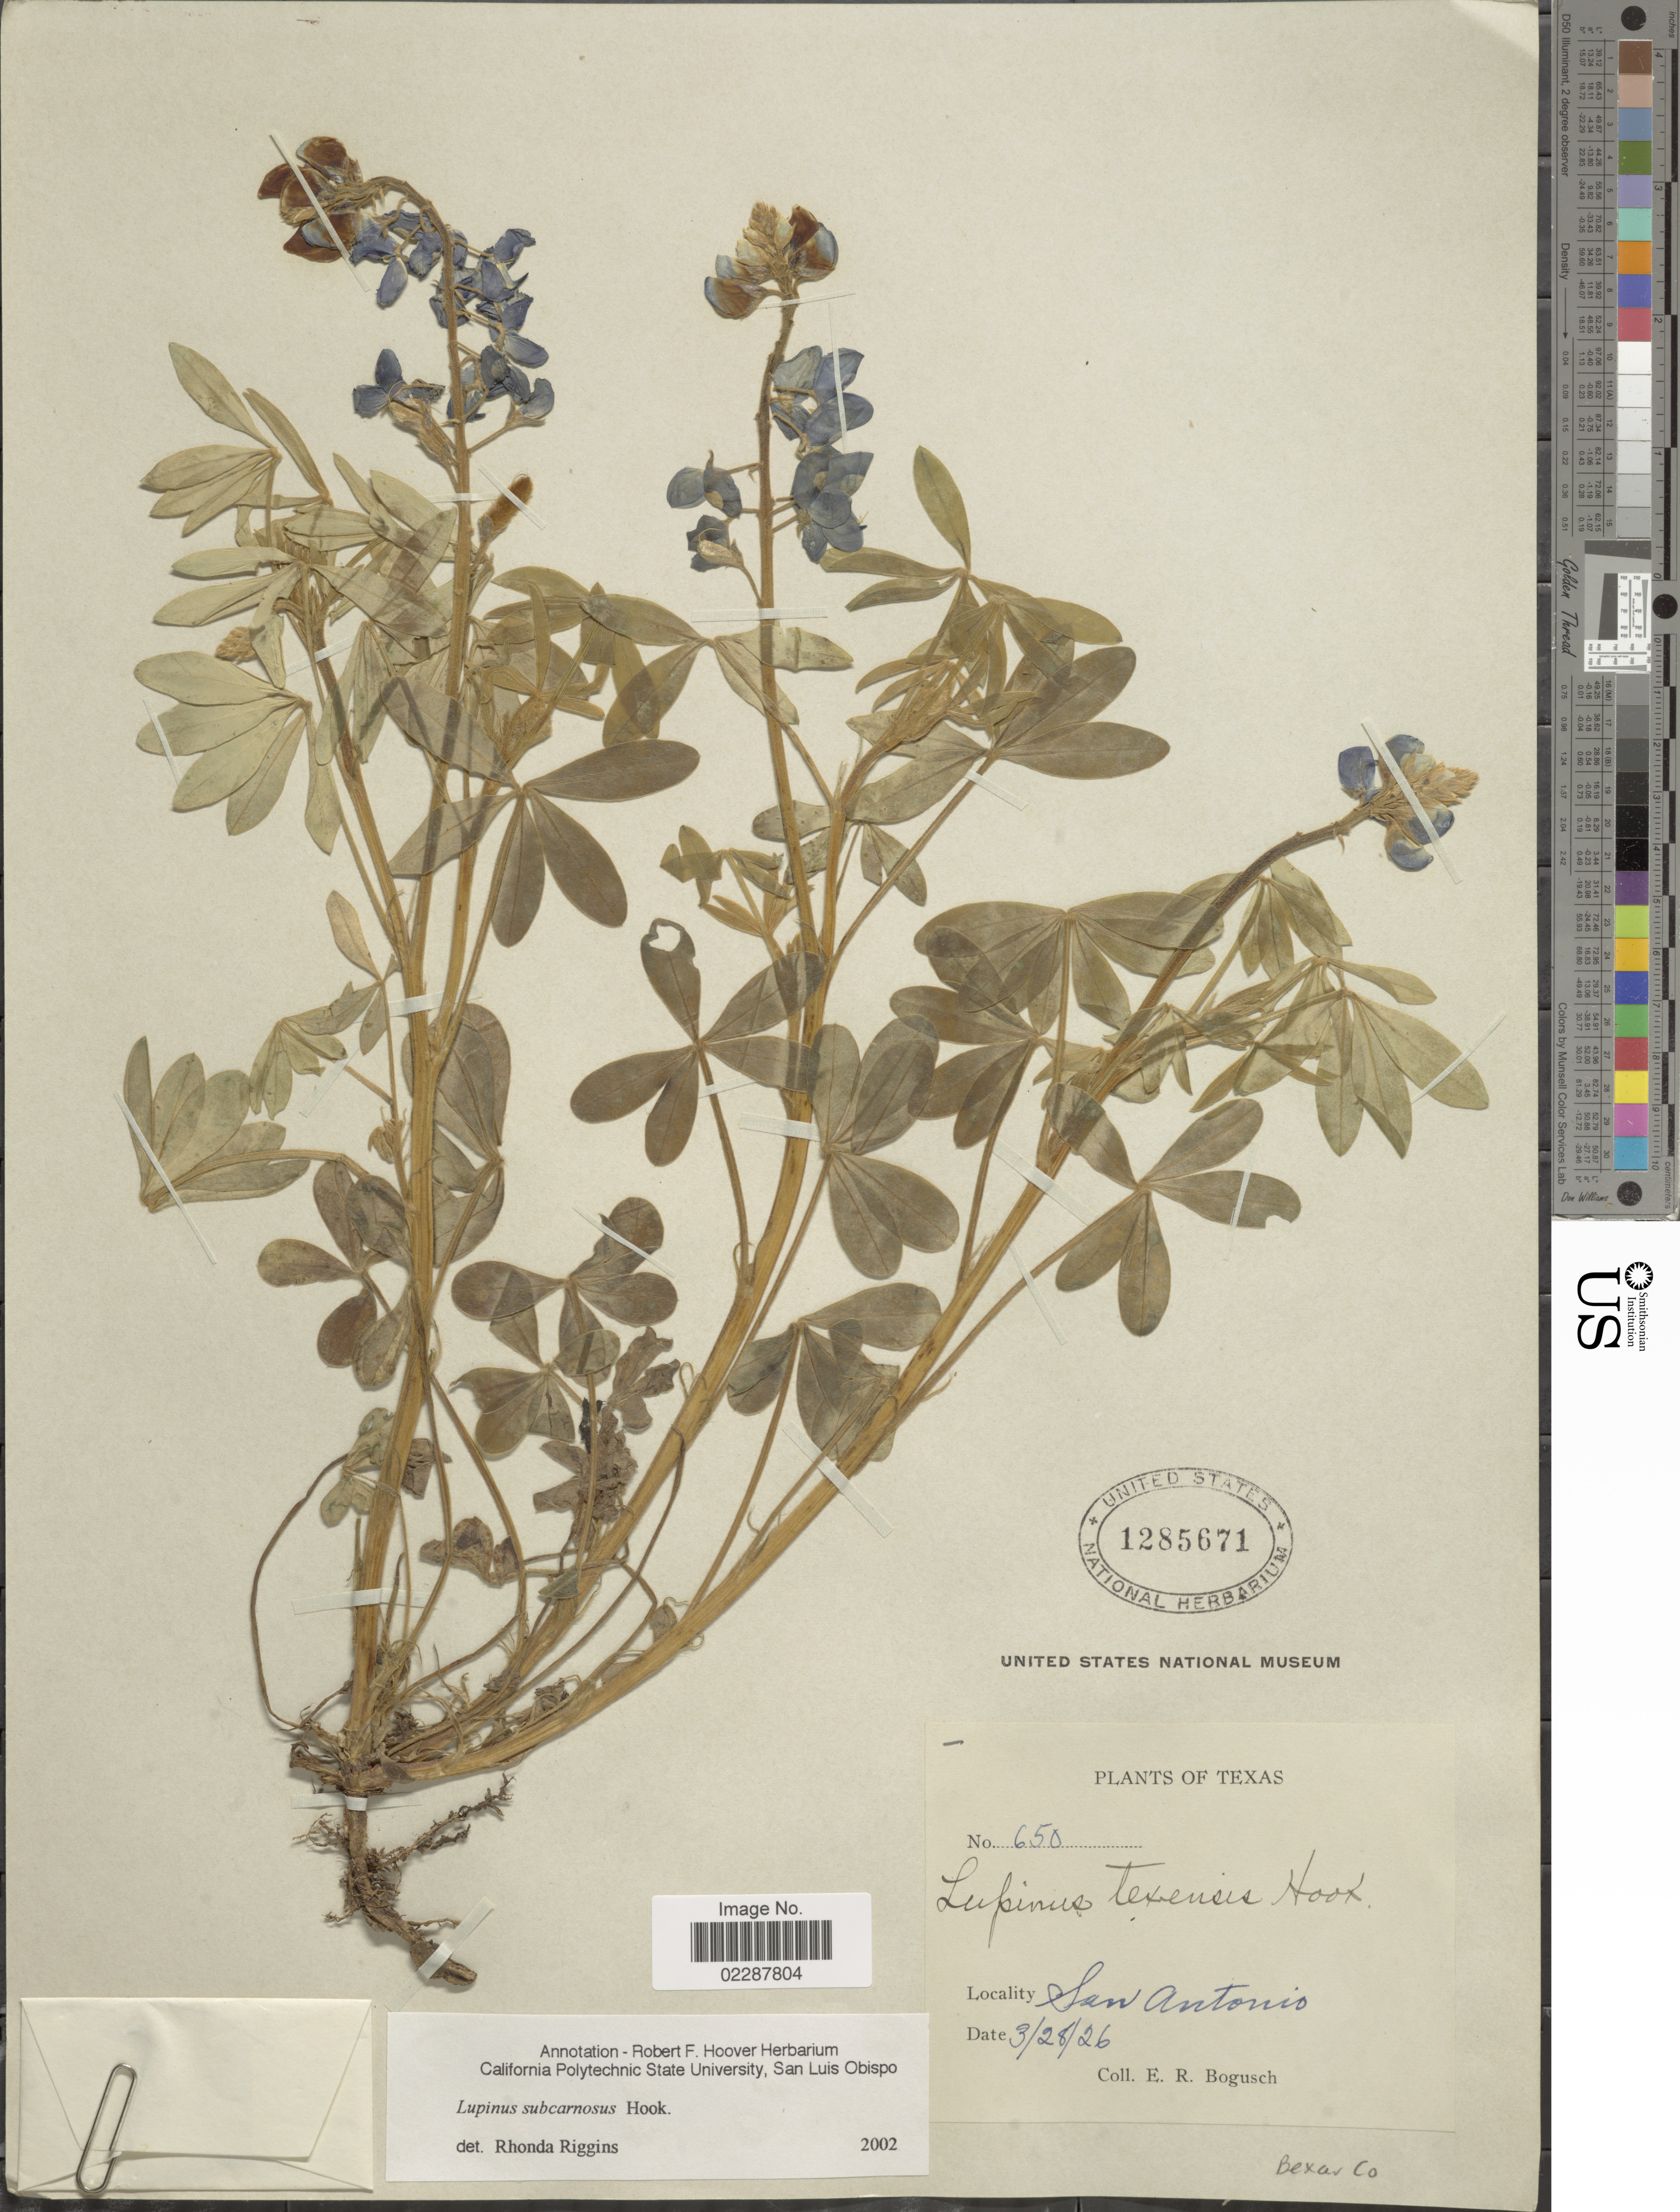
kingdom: Plantae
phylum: Tracheophyta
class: Magnoliopsida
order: Fabales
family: Fabaceae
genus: Lupinus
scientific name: Lupinus subcarnosus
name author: Hook.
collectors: E. Bogusch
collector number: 650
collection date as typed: Transcribed d/m/y: 28/3/26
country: United States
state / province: Texas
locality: San Antonio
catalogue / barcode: US 1285671